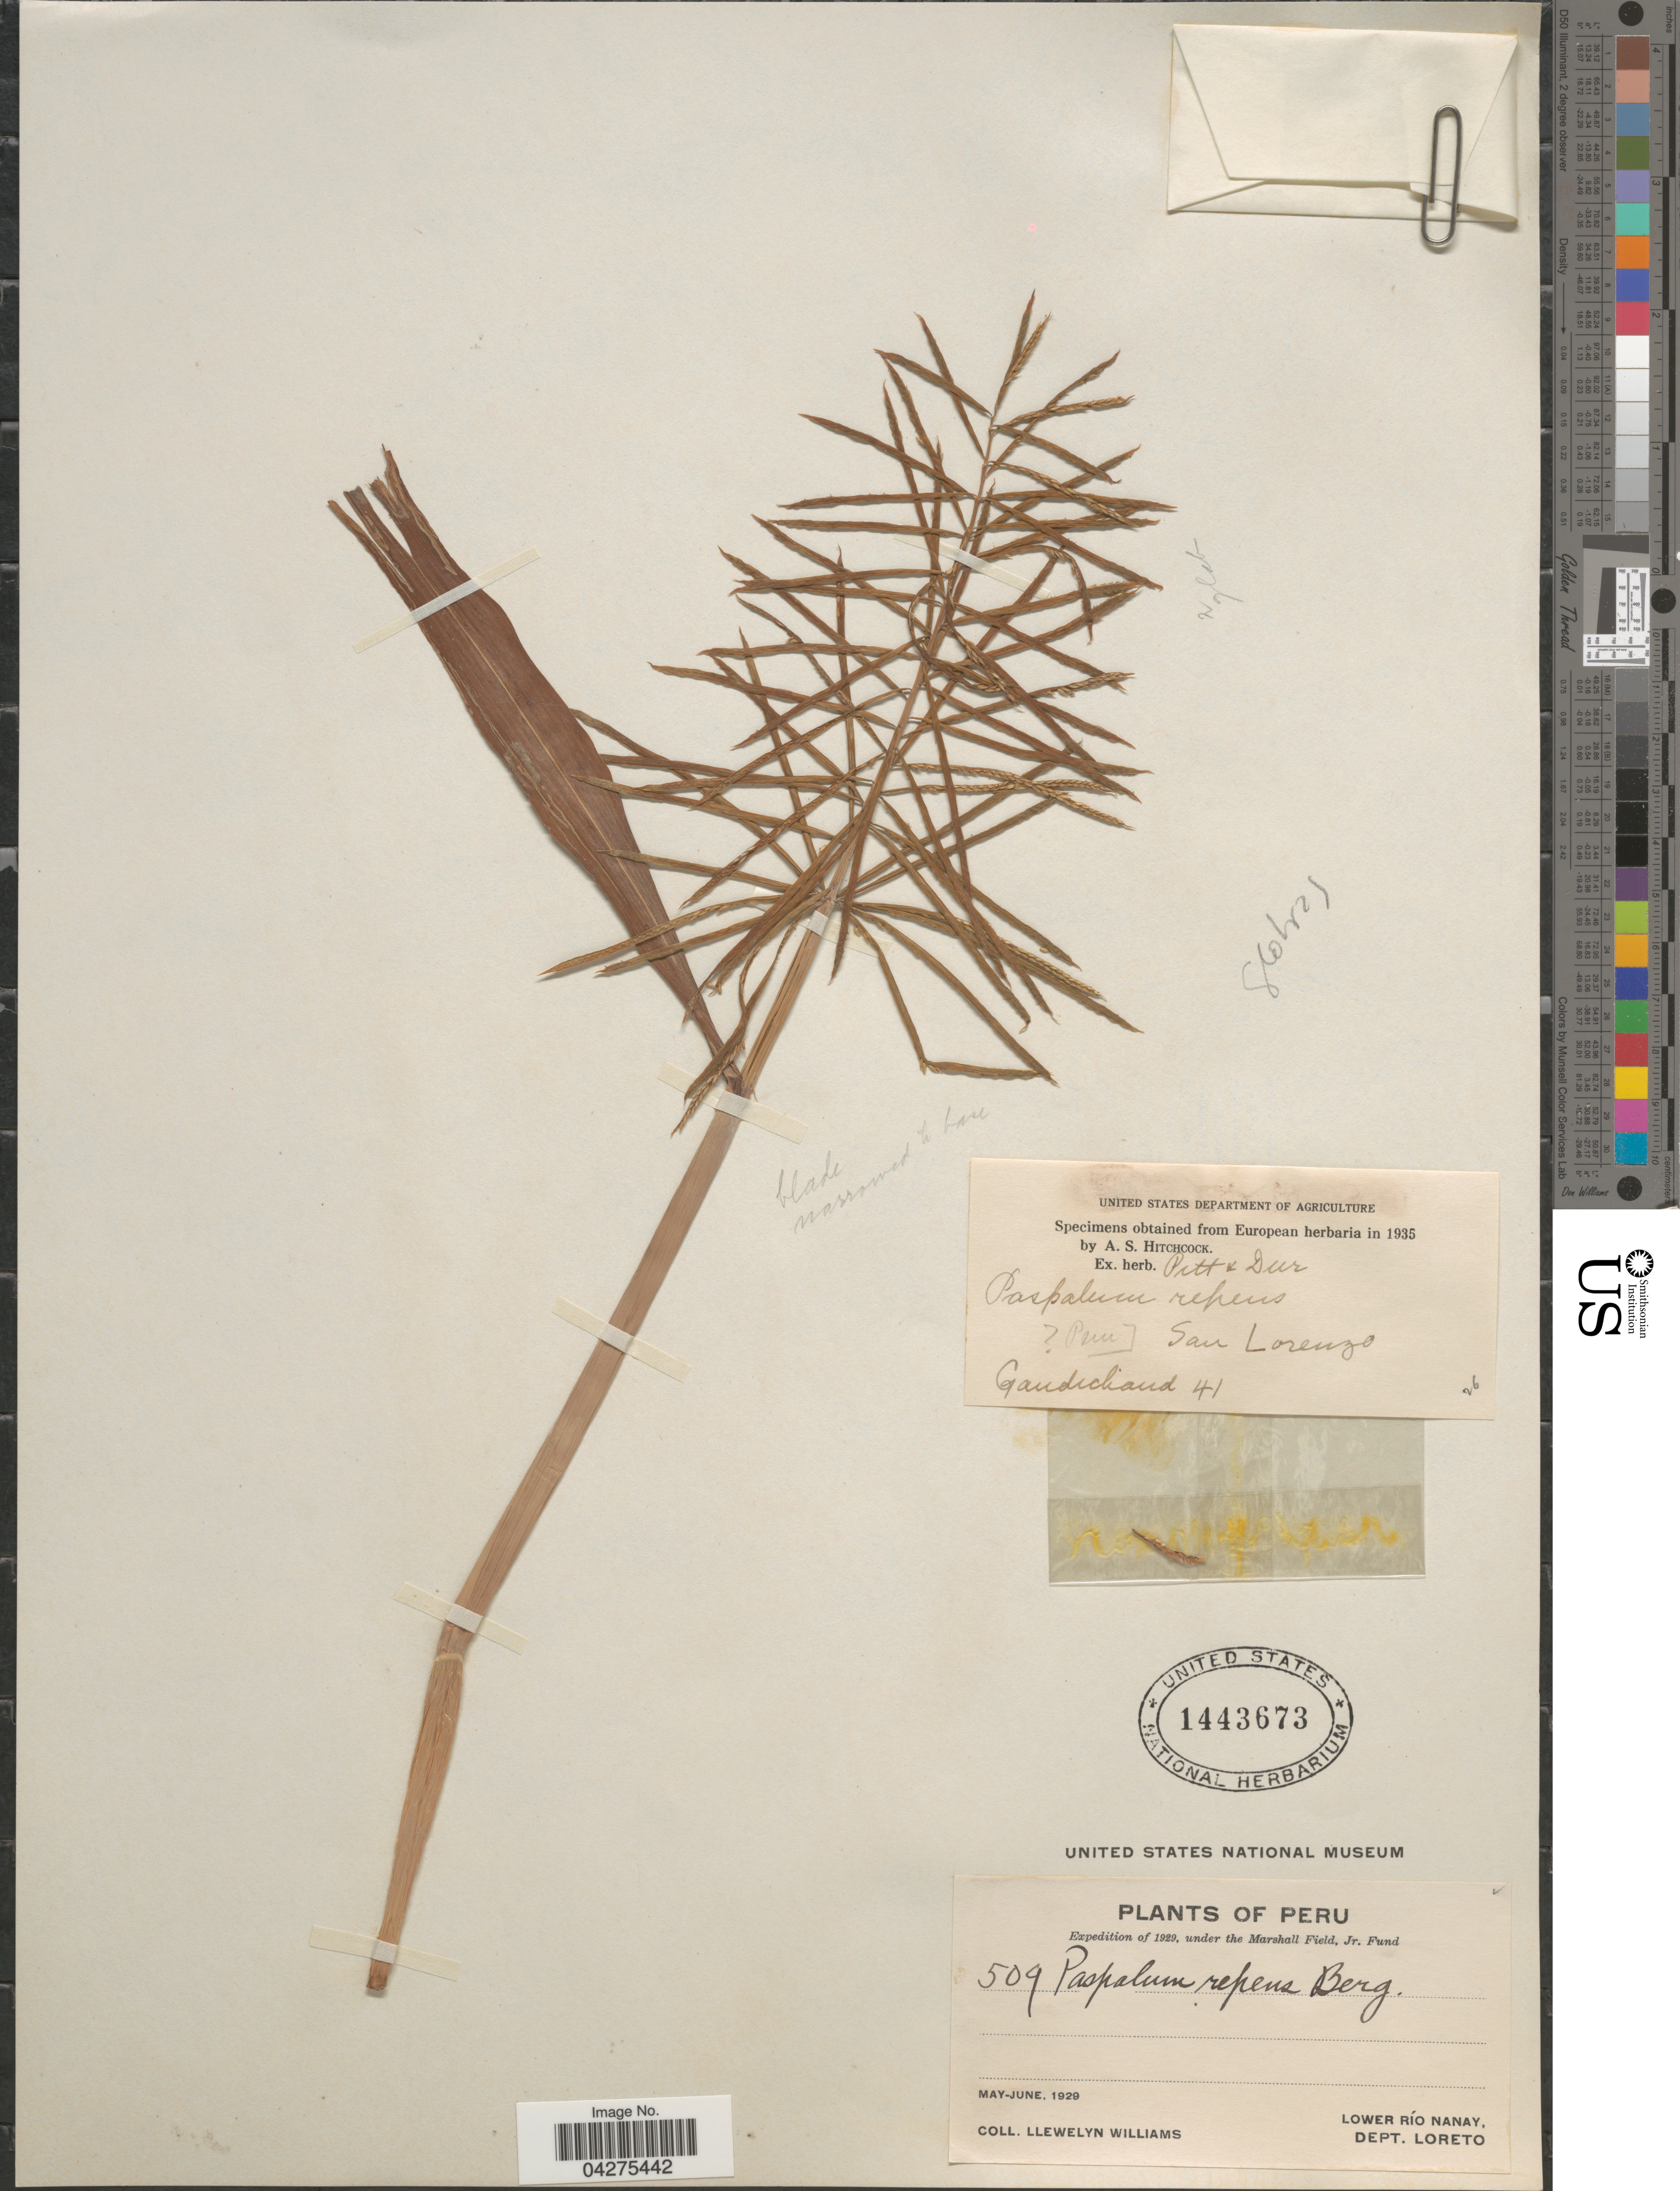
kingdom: Plantae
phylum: Tracheophyta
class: Liliopsida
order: Poales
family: Poaceae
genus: Paspalum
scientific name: Paspalum repens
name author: P.J. Bergius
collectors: Ll. Williams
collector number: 509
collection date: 1929-05/1929-06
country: Peru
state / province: Loreto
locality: Expedition of 1929. Lower Río Nanay, Dept. Loreto.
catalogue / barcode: US 1443673-2